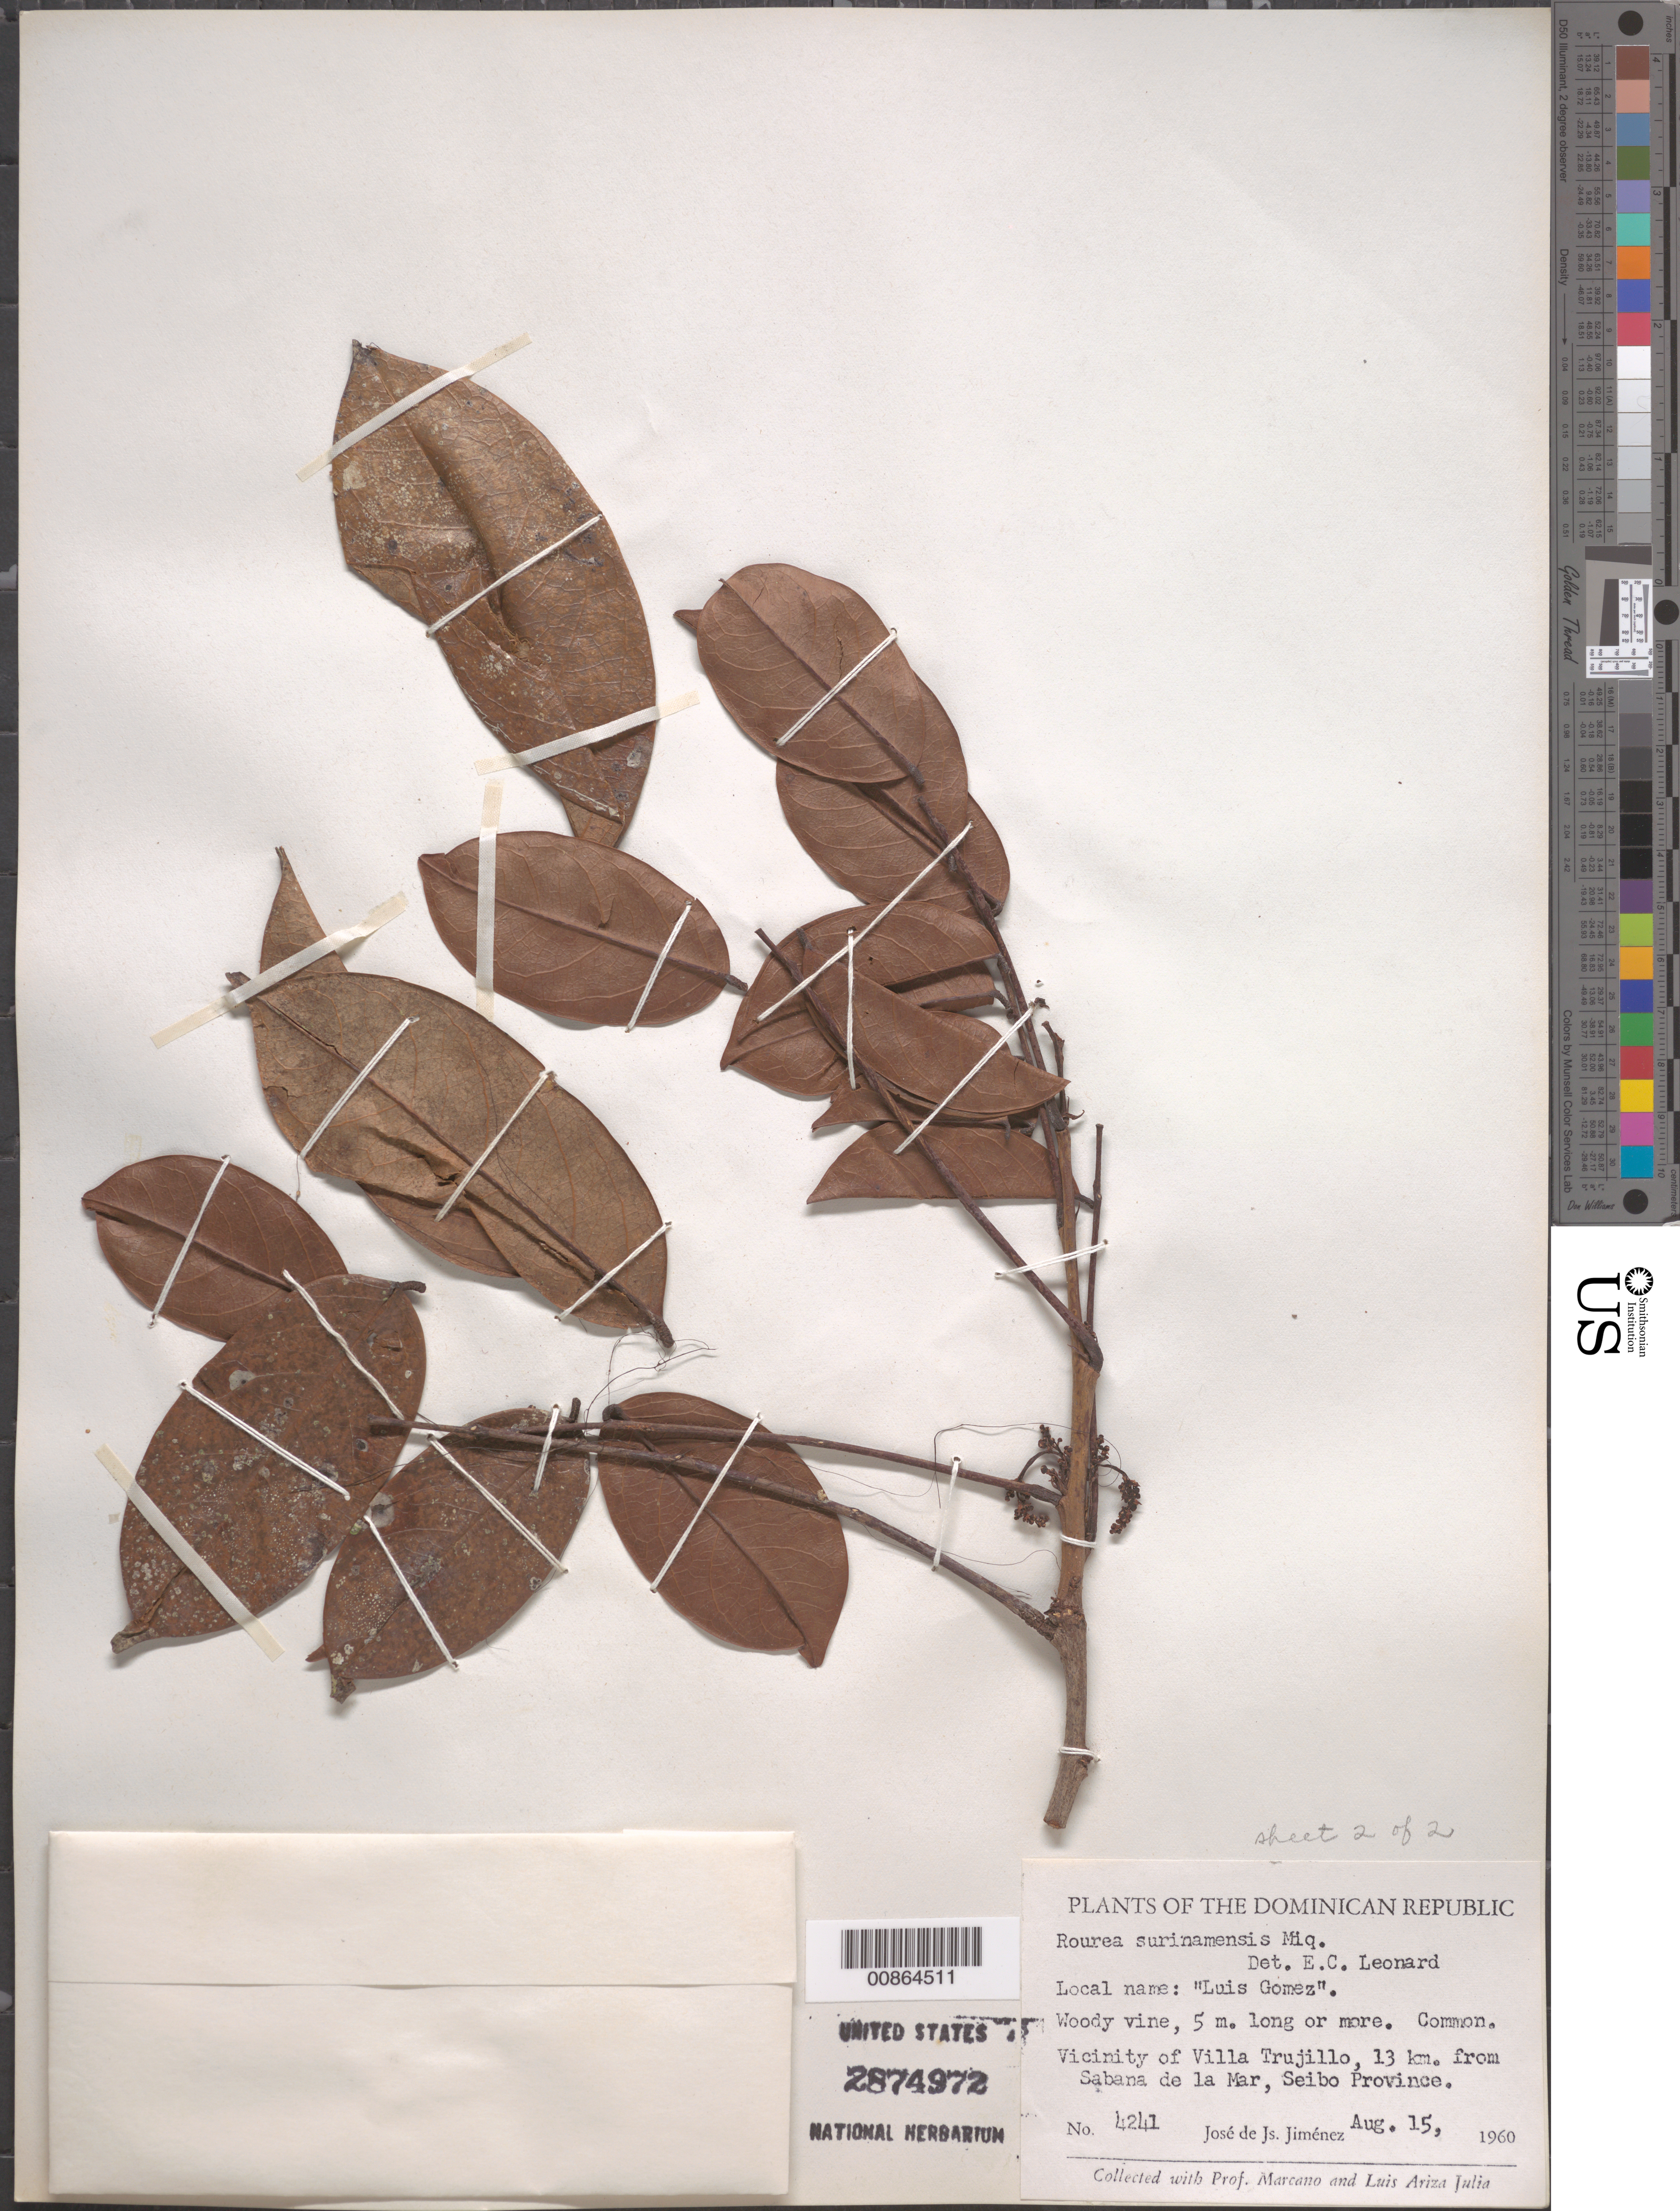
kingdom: Plantae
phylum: Tracheophyta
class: Magnoliopsida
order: Oxalidales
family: Connaraceae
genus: Rourea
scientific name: Rourea surinamensis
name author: Miq.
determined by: Leonard, Emery C., (US)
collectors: J. J. Jiménez Almonte, E. J. Marcano F. & L. Ariza-Julia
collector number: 4241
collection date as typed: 15 Aug 1960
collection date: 1960-08-15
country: Dominican Republic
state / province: El Seibo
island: Hispaniola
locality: Vicinity of Villa Trujillo, 13 km from Sabana de la Mar.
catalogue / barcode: US 2874972